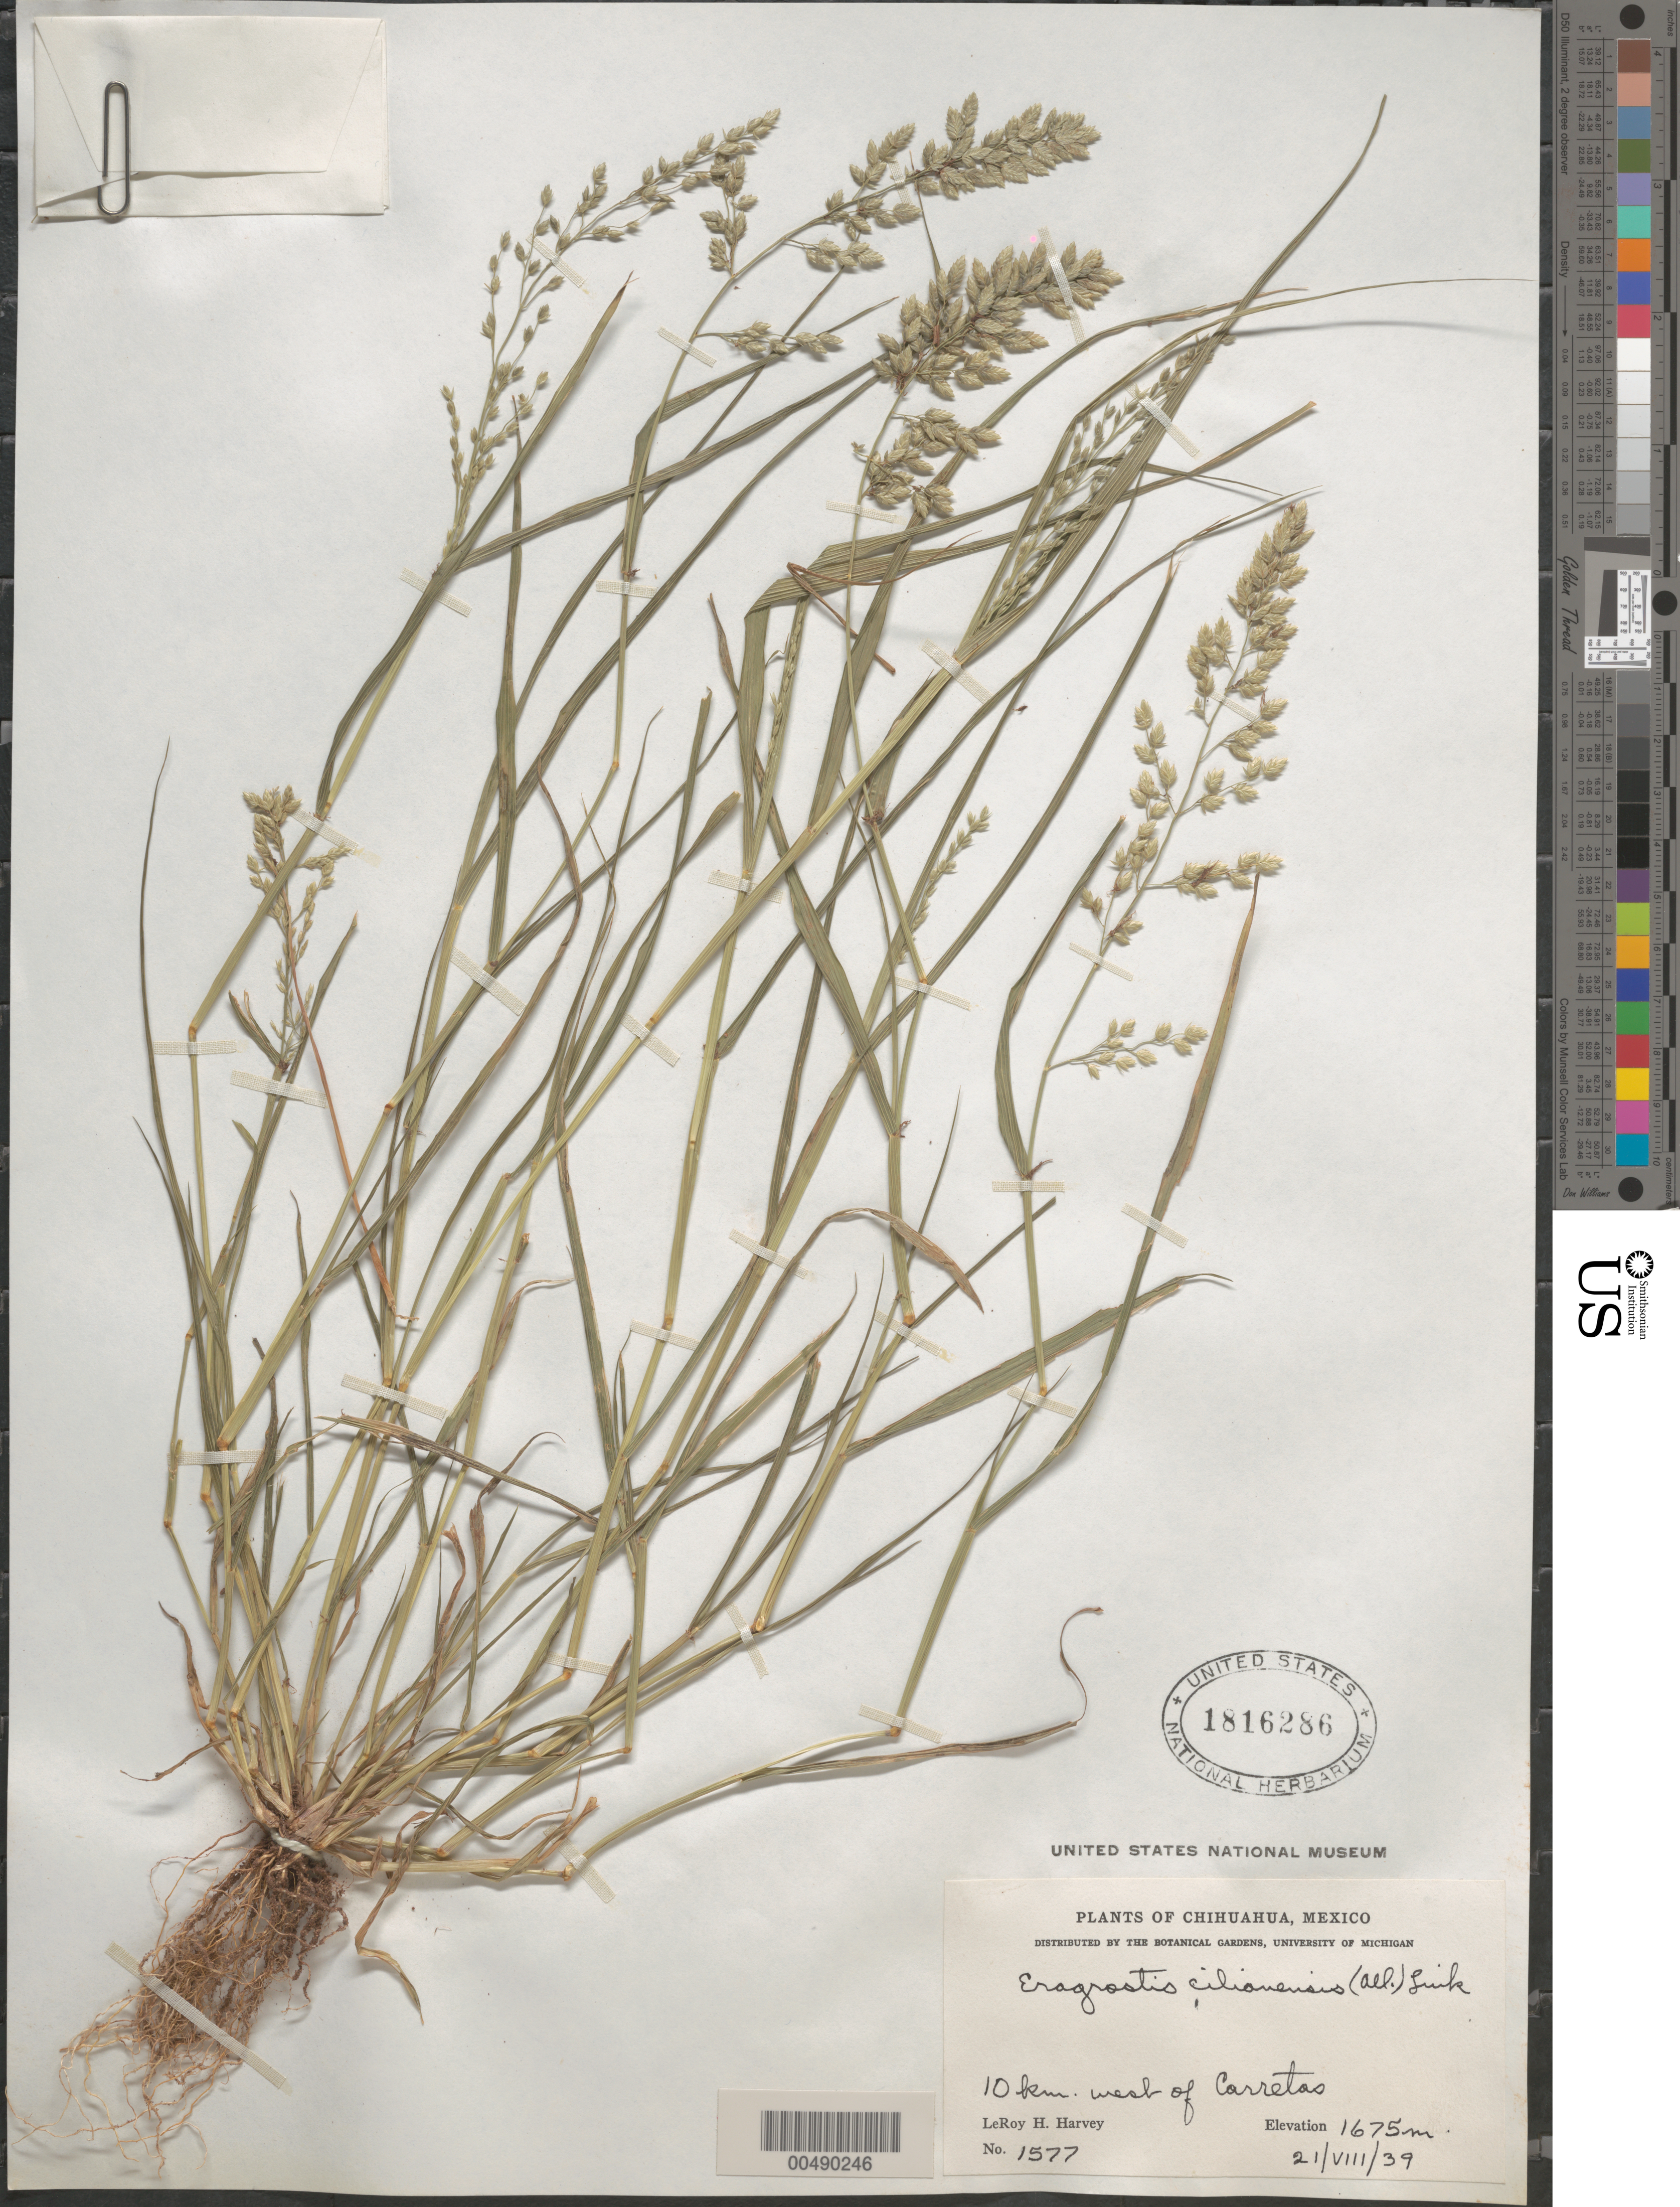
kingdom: Plantae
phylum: Tracheophyta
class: Liliopsida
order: Poales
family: Poaceae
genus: Eragrostis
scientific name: Eragrostis cilianensis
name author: (Bellardi) Vignolo ex Janch.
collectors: L. H. Harvey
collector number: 1577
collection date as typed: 21 Aug 1939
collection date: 1939-08-21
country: Mexico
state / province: Chihuahua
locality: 10 km W of Carretas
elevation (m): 1675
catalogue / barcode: US 1816286